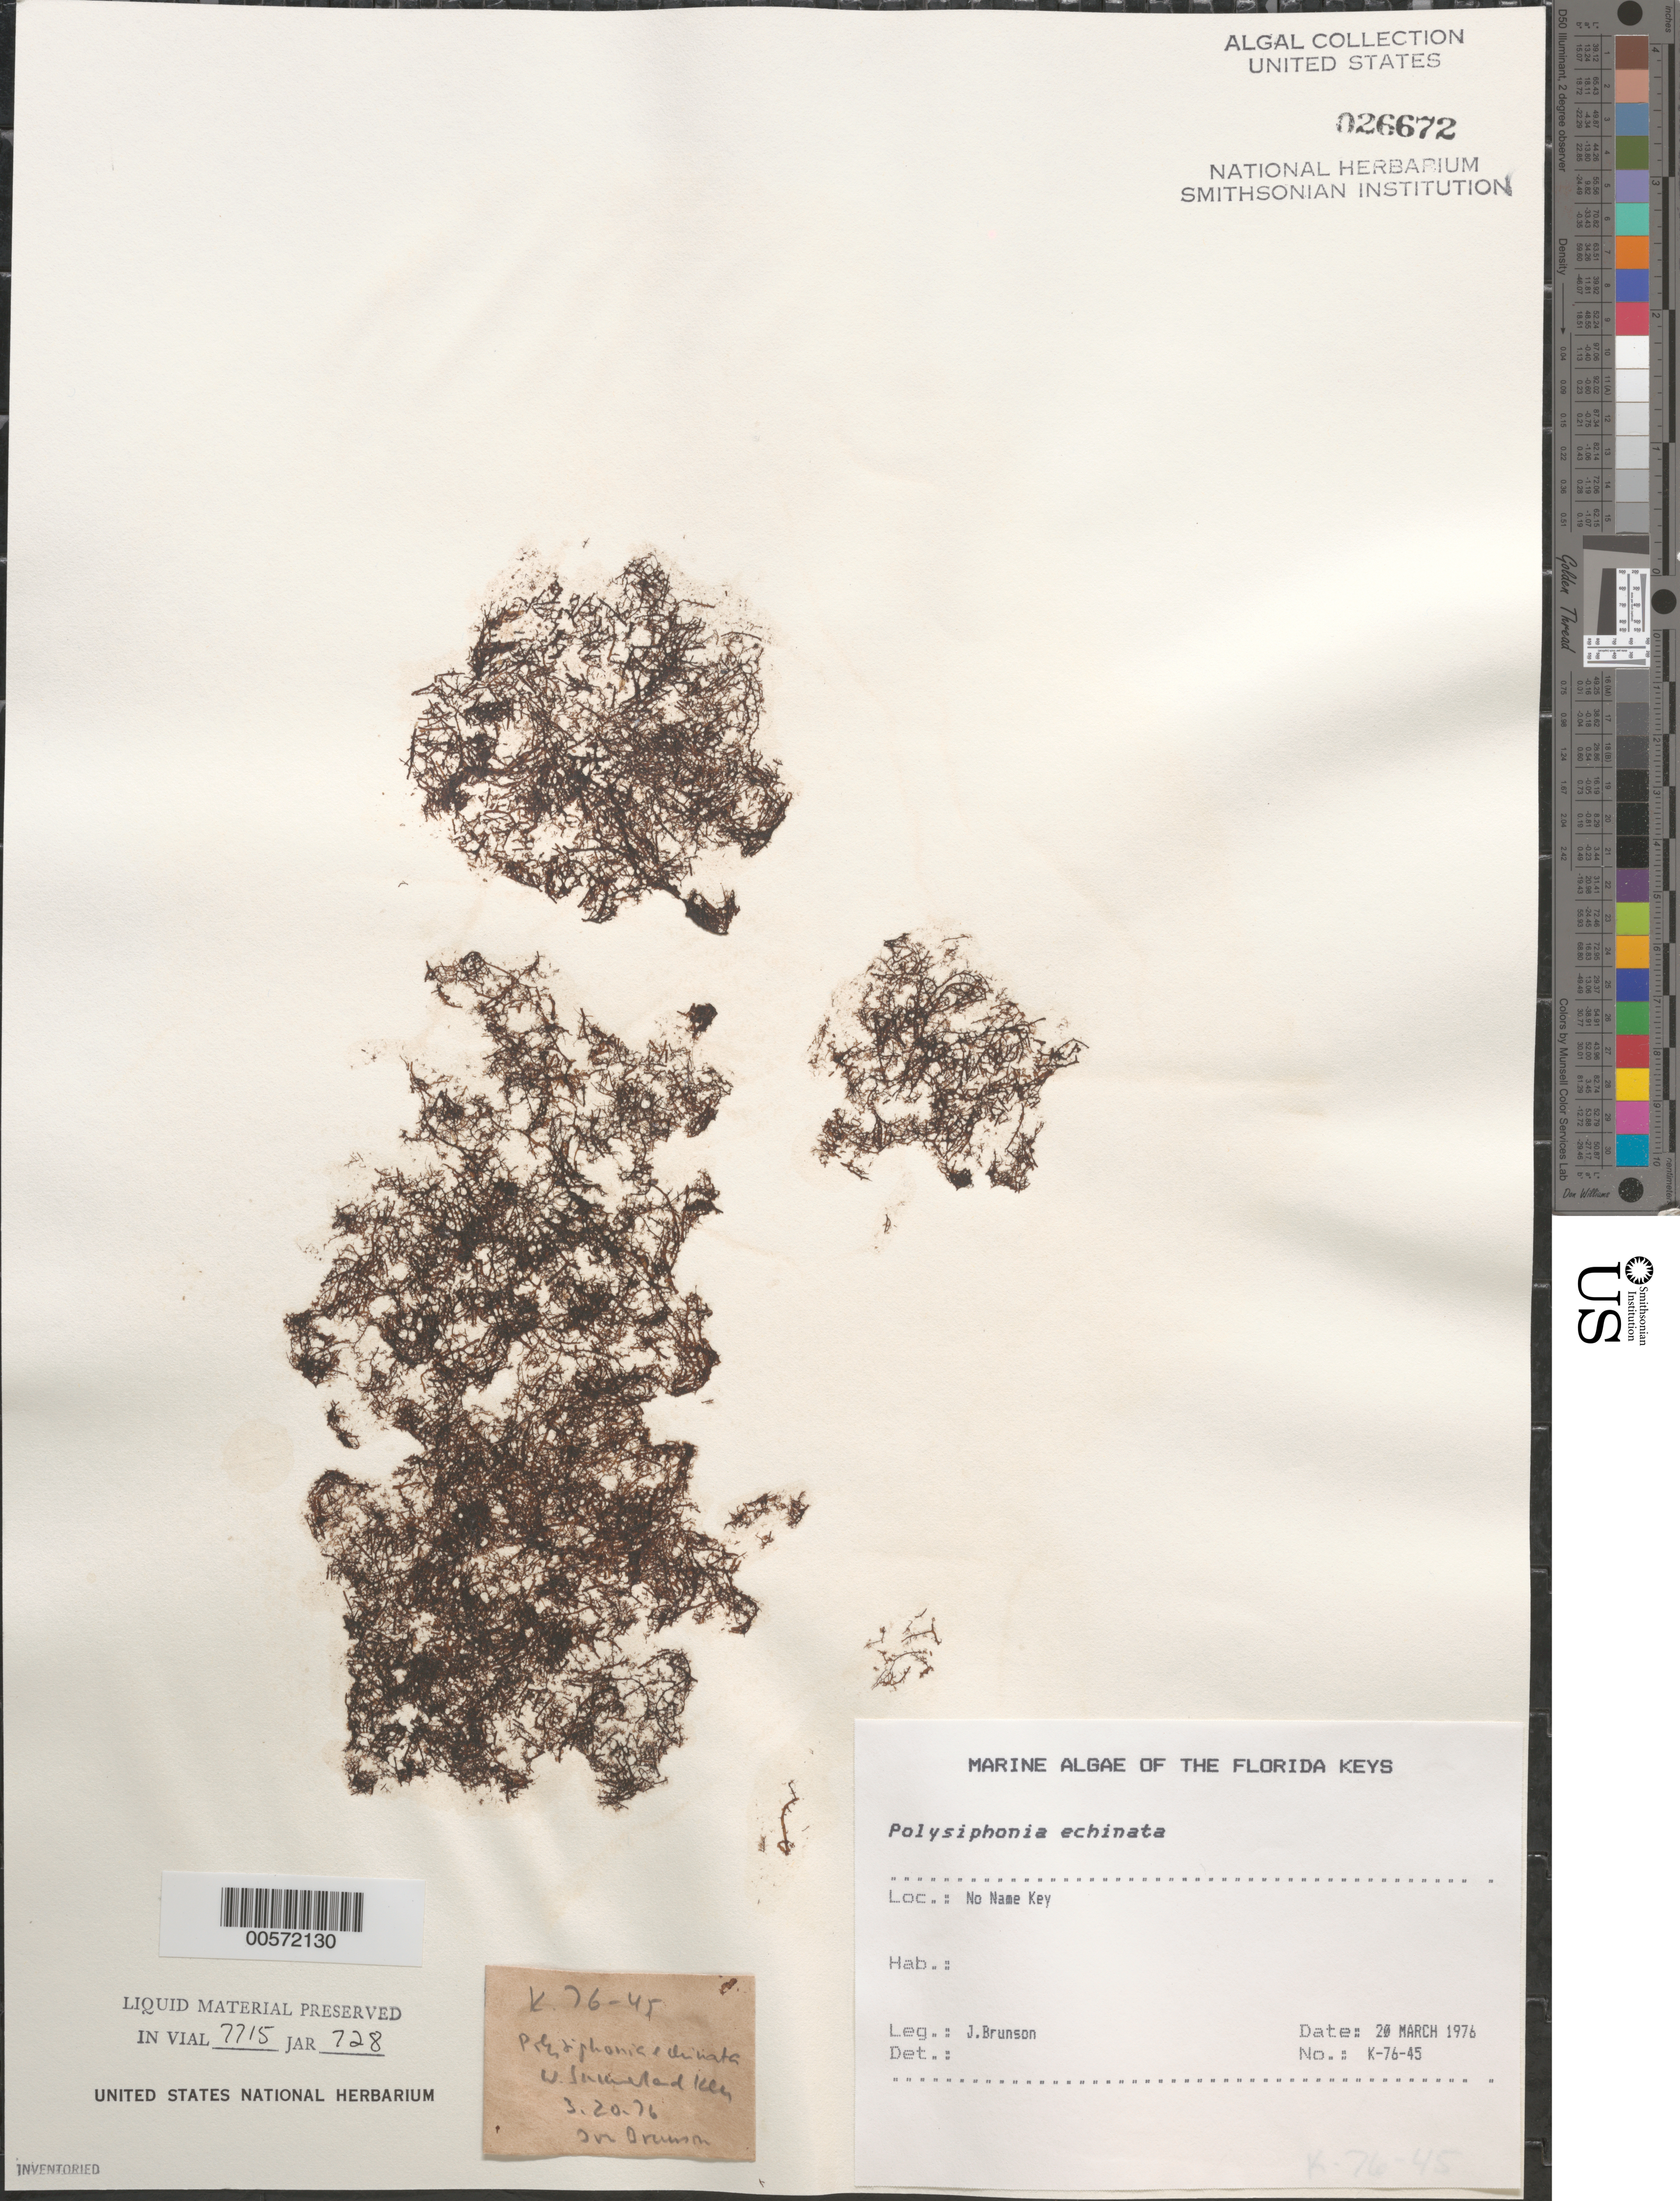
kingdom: Plantae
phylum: Rhodophyta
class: Florideophyceae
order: Ceramiales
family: Rhodomelaceae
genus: Acanthosiphonia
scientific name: Acanthosiphonia echinata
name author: (Harv.) Savoie & G.W. Saunders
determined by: Algae name updating Project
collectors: J. Brunson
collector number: K-76-45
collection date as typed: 20 Mar 1976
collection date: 1976-03-20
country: United States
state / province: Florida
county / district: Monroe County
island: No Name Key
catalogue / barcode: US 26672